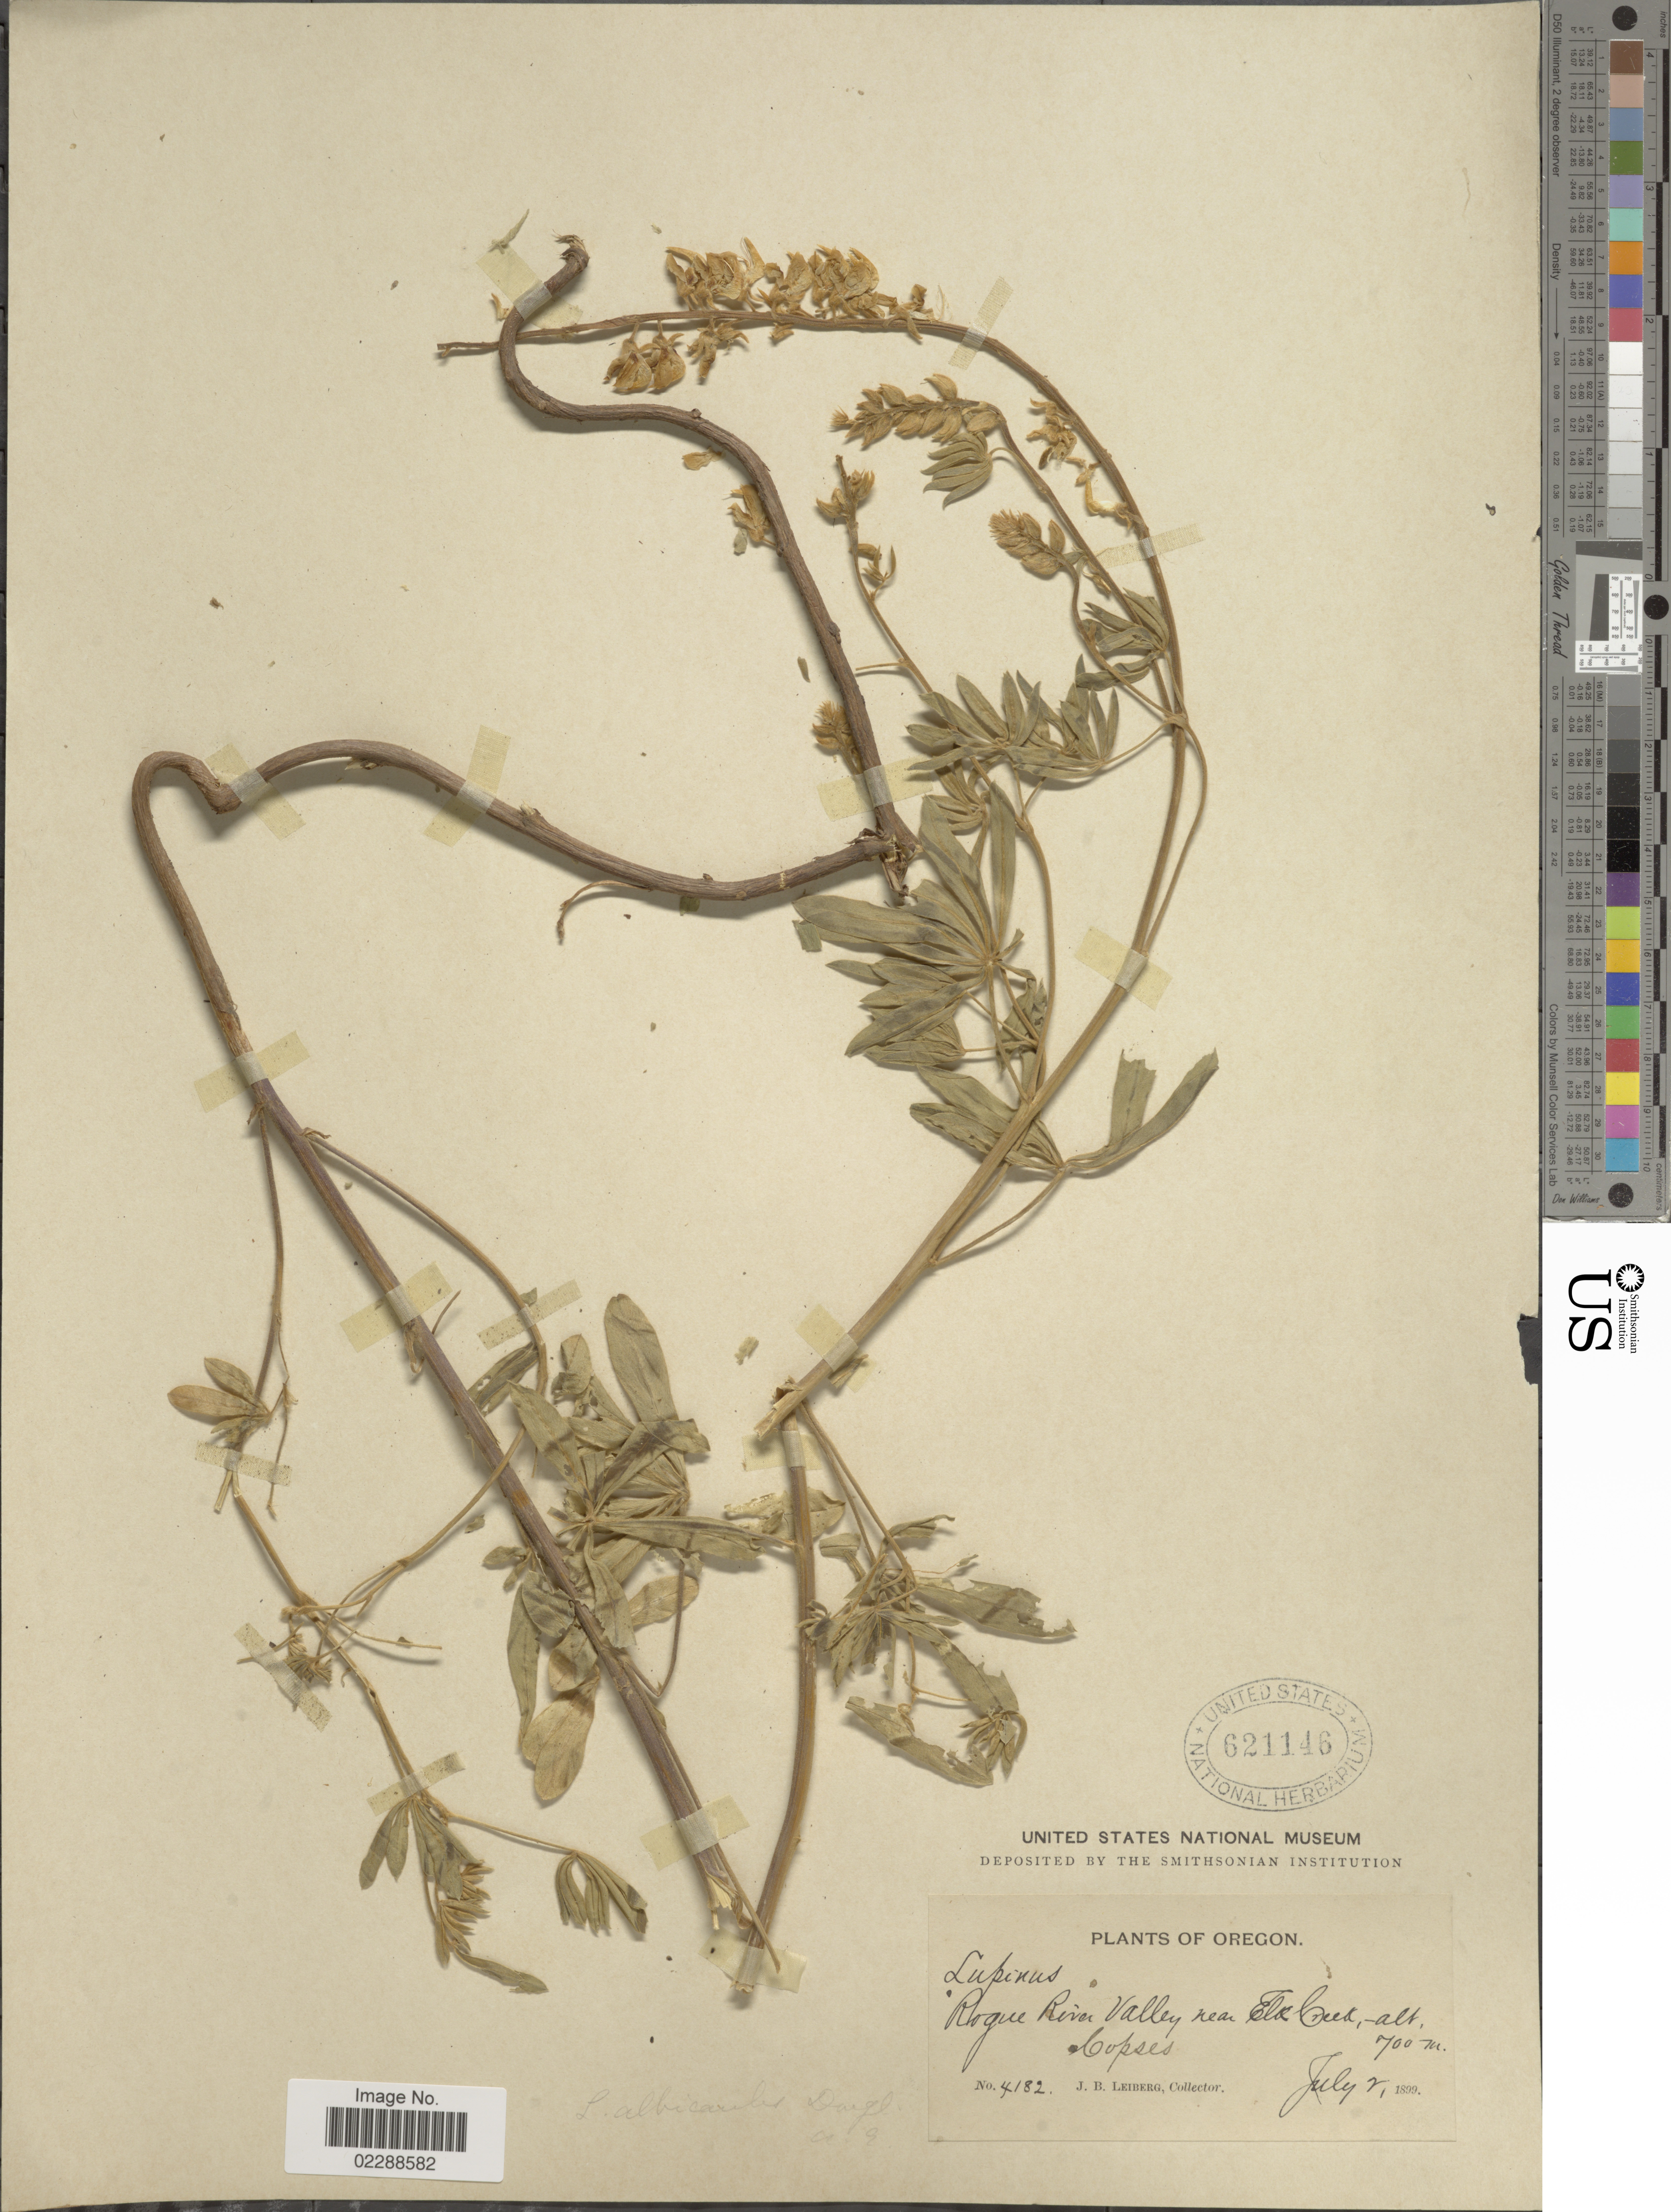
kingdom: Plantae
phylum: Tracheophyta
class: Magnoliopsida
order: Fabales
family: Fabaceae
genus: Lupinus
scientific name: Lupinus sp.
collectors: J. B. Leiberg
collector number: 4182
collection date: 1899-07-02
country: United States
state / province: Oregon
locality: Rogue River Valley near Ela Creek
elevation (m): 700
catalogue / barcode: US 621146